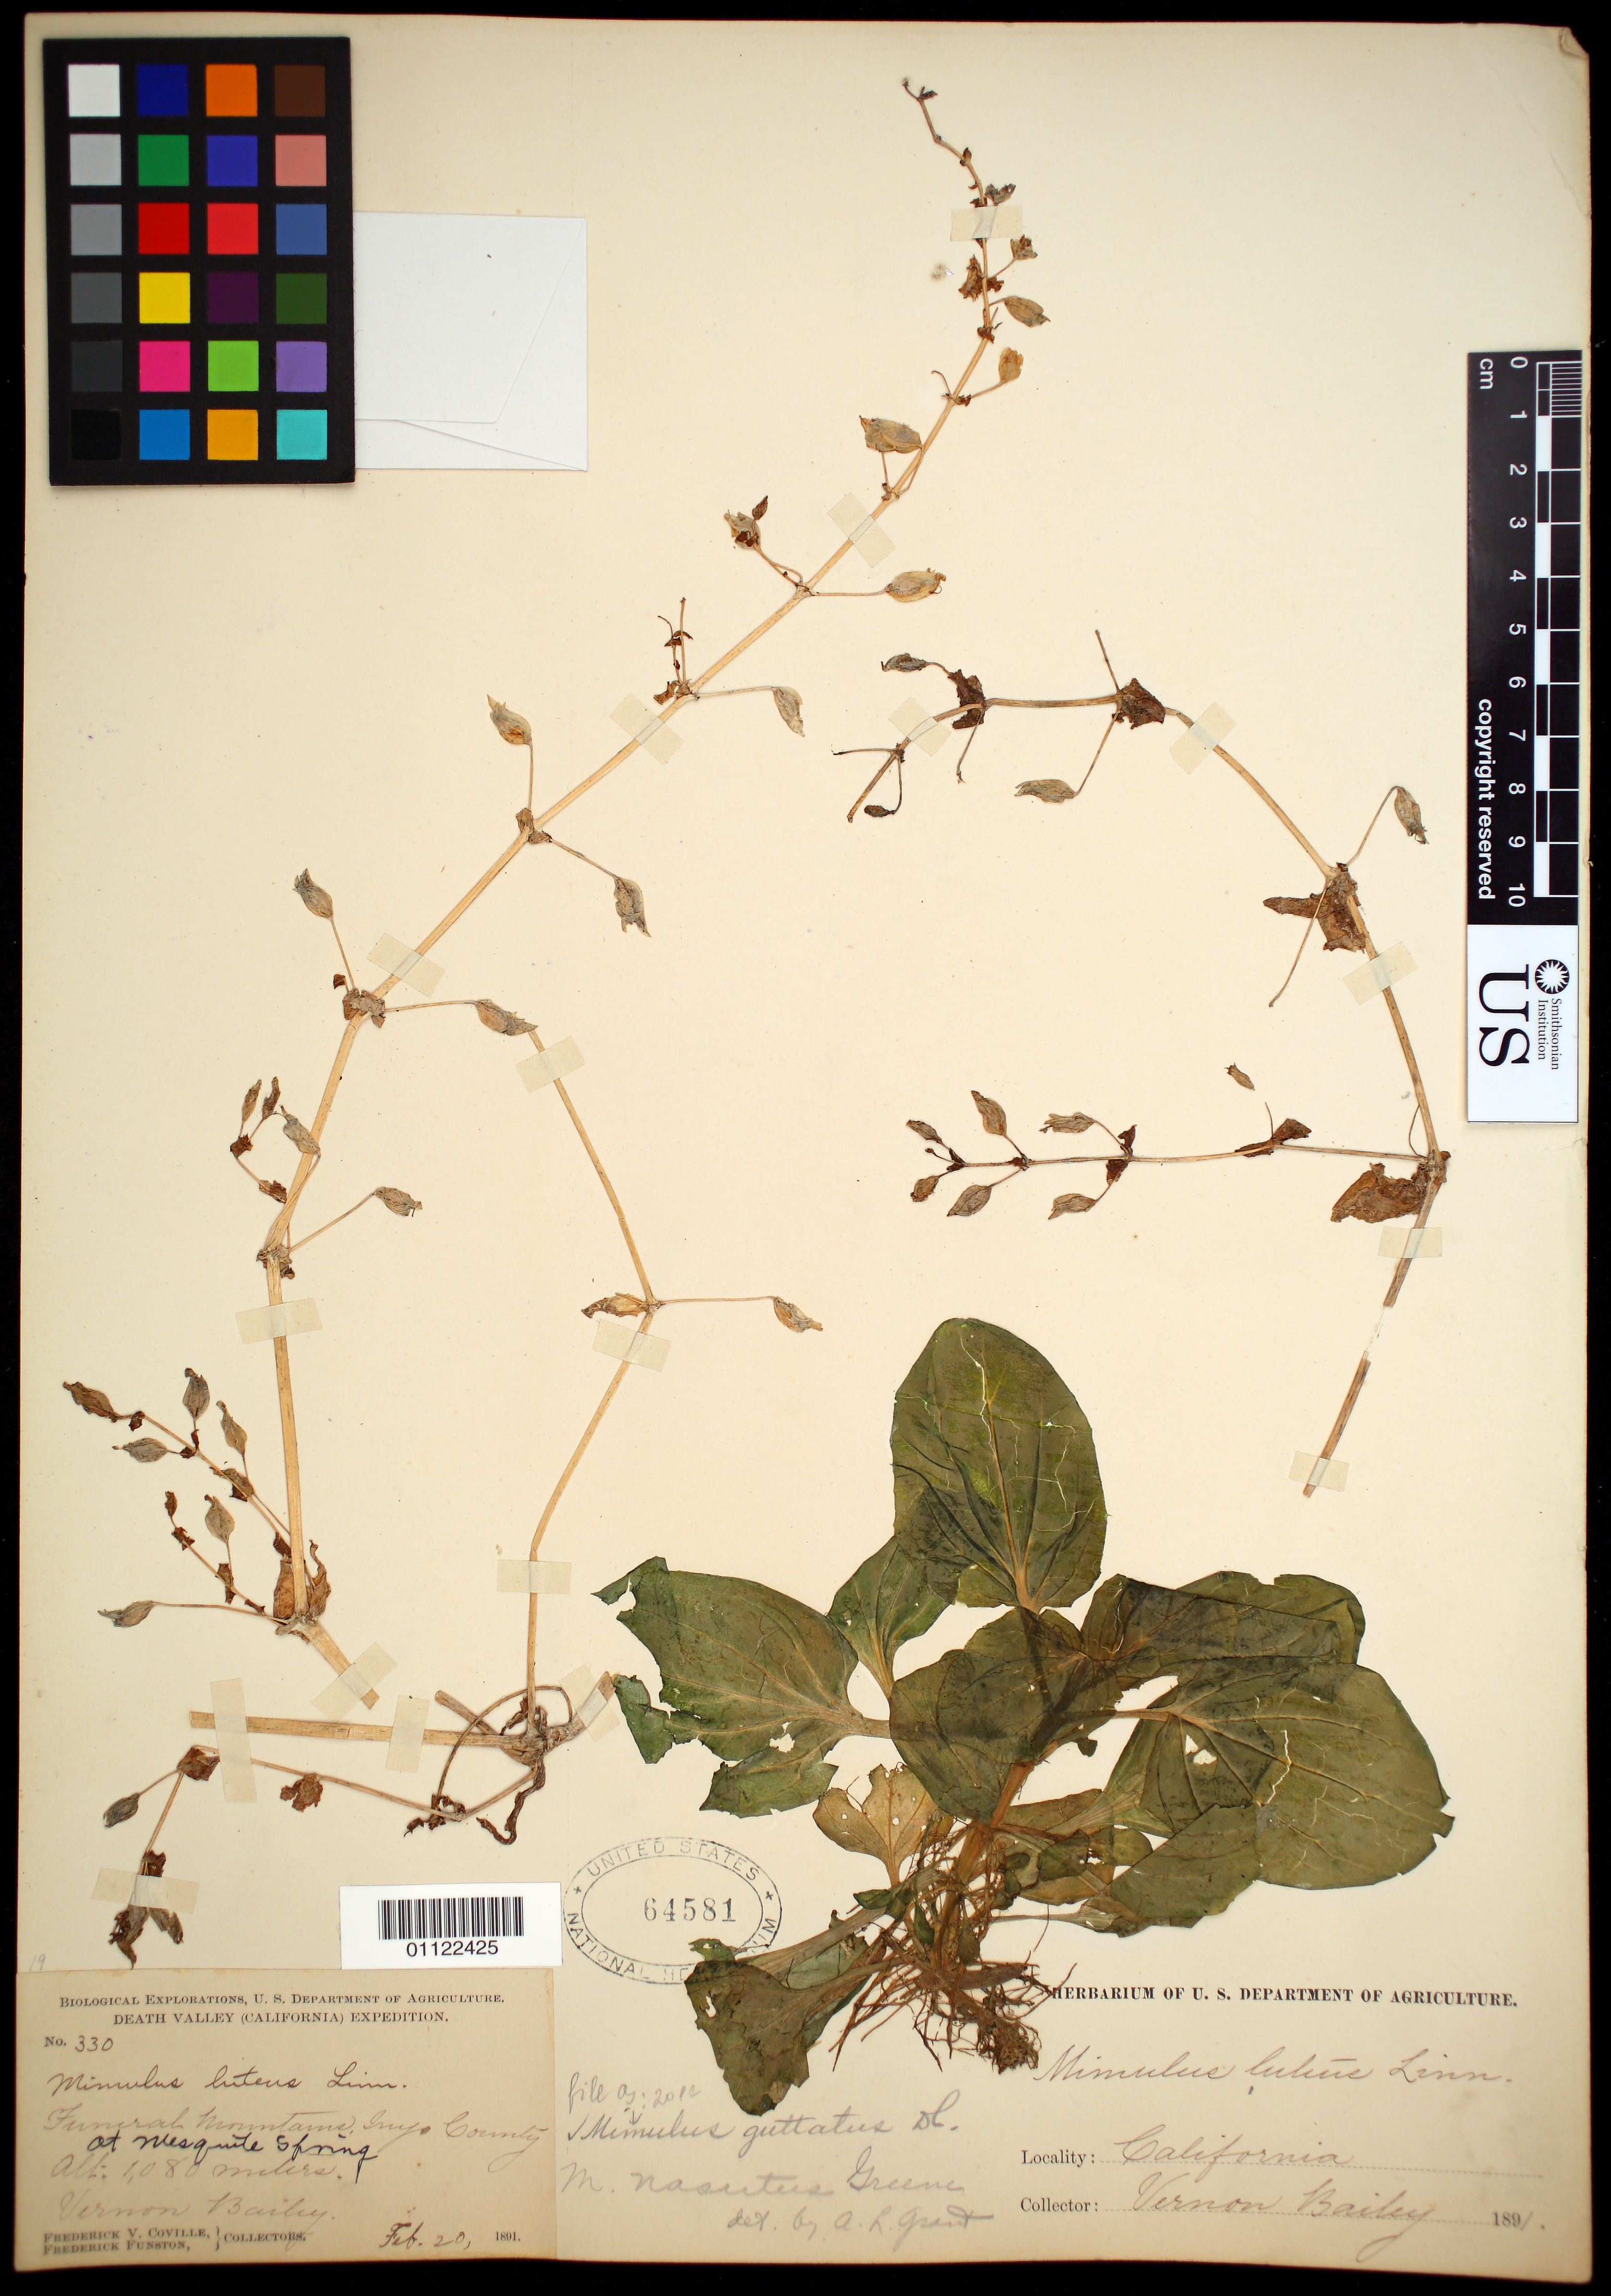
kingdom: Plantae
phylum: Tracheophyta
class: Magnoliopsida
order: Lamiales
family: Phrymaceae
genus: Mimulus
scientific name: Mimulus guttatus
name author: DC.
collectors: V. O. Bailey, F. V. Coville & F. Funston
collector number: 330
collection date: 1891-02-20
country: United States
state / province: California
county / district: Inyo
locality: Funeral Mountains at Mesquite Spring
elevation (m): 1080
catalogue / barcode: US 64581